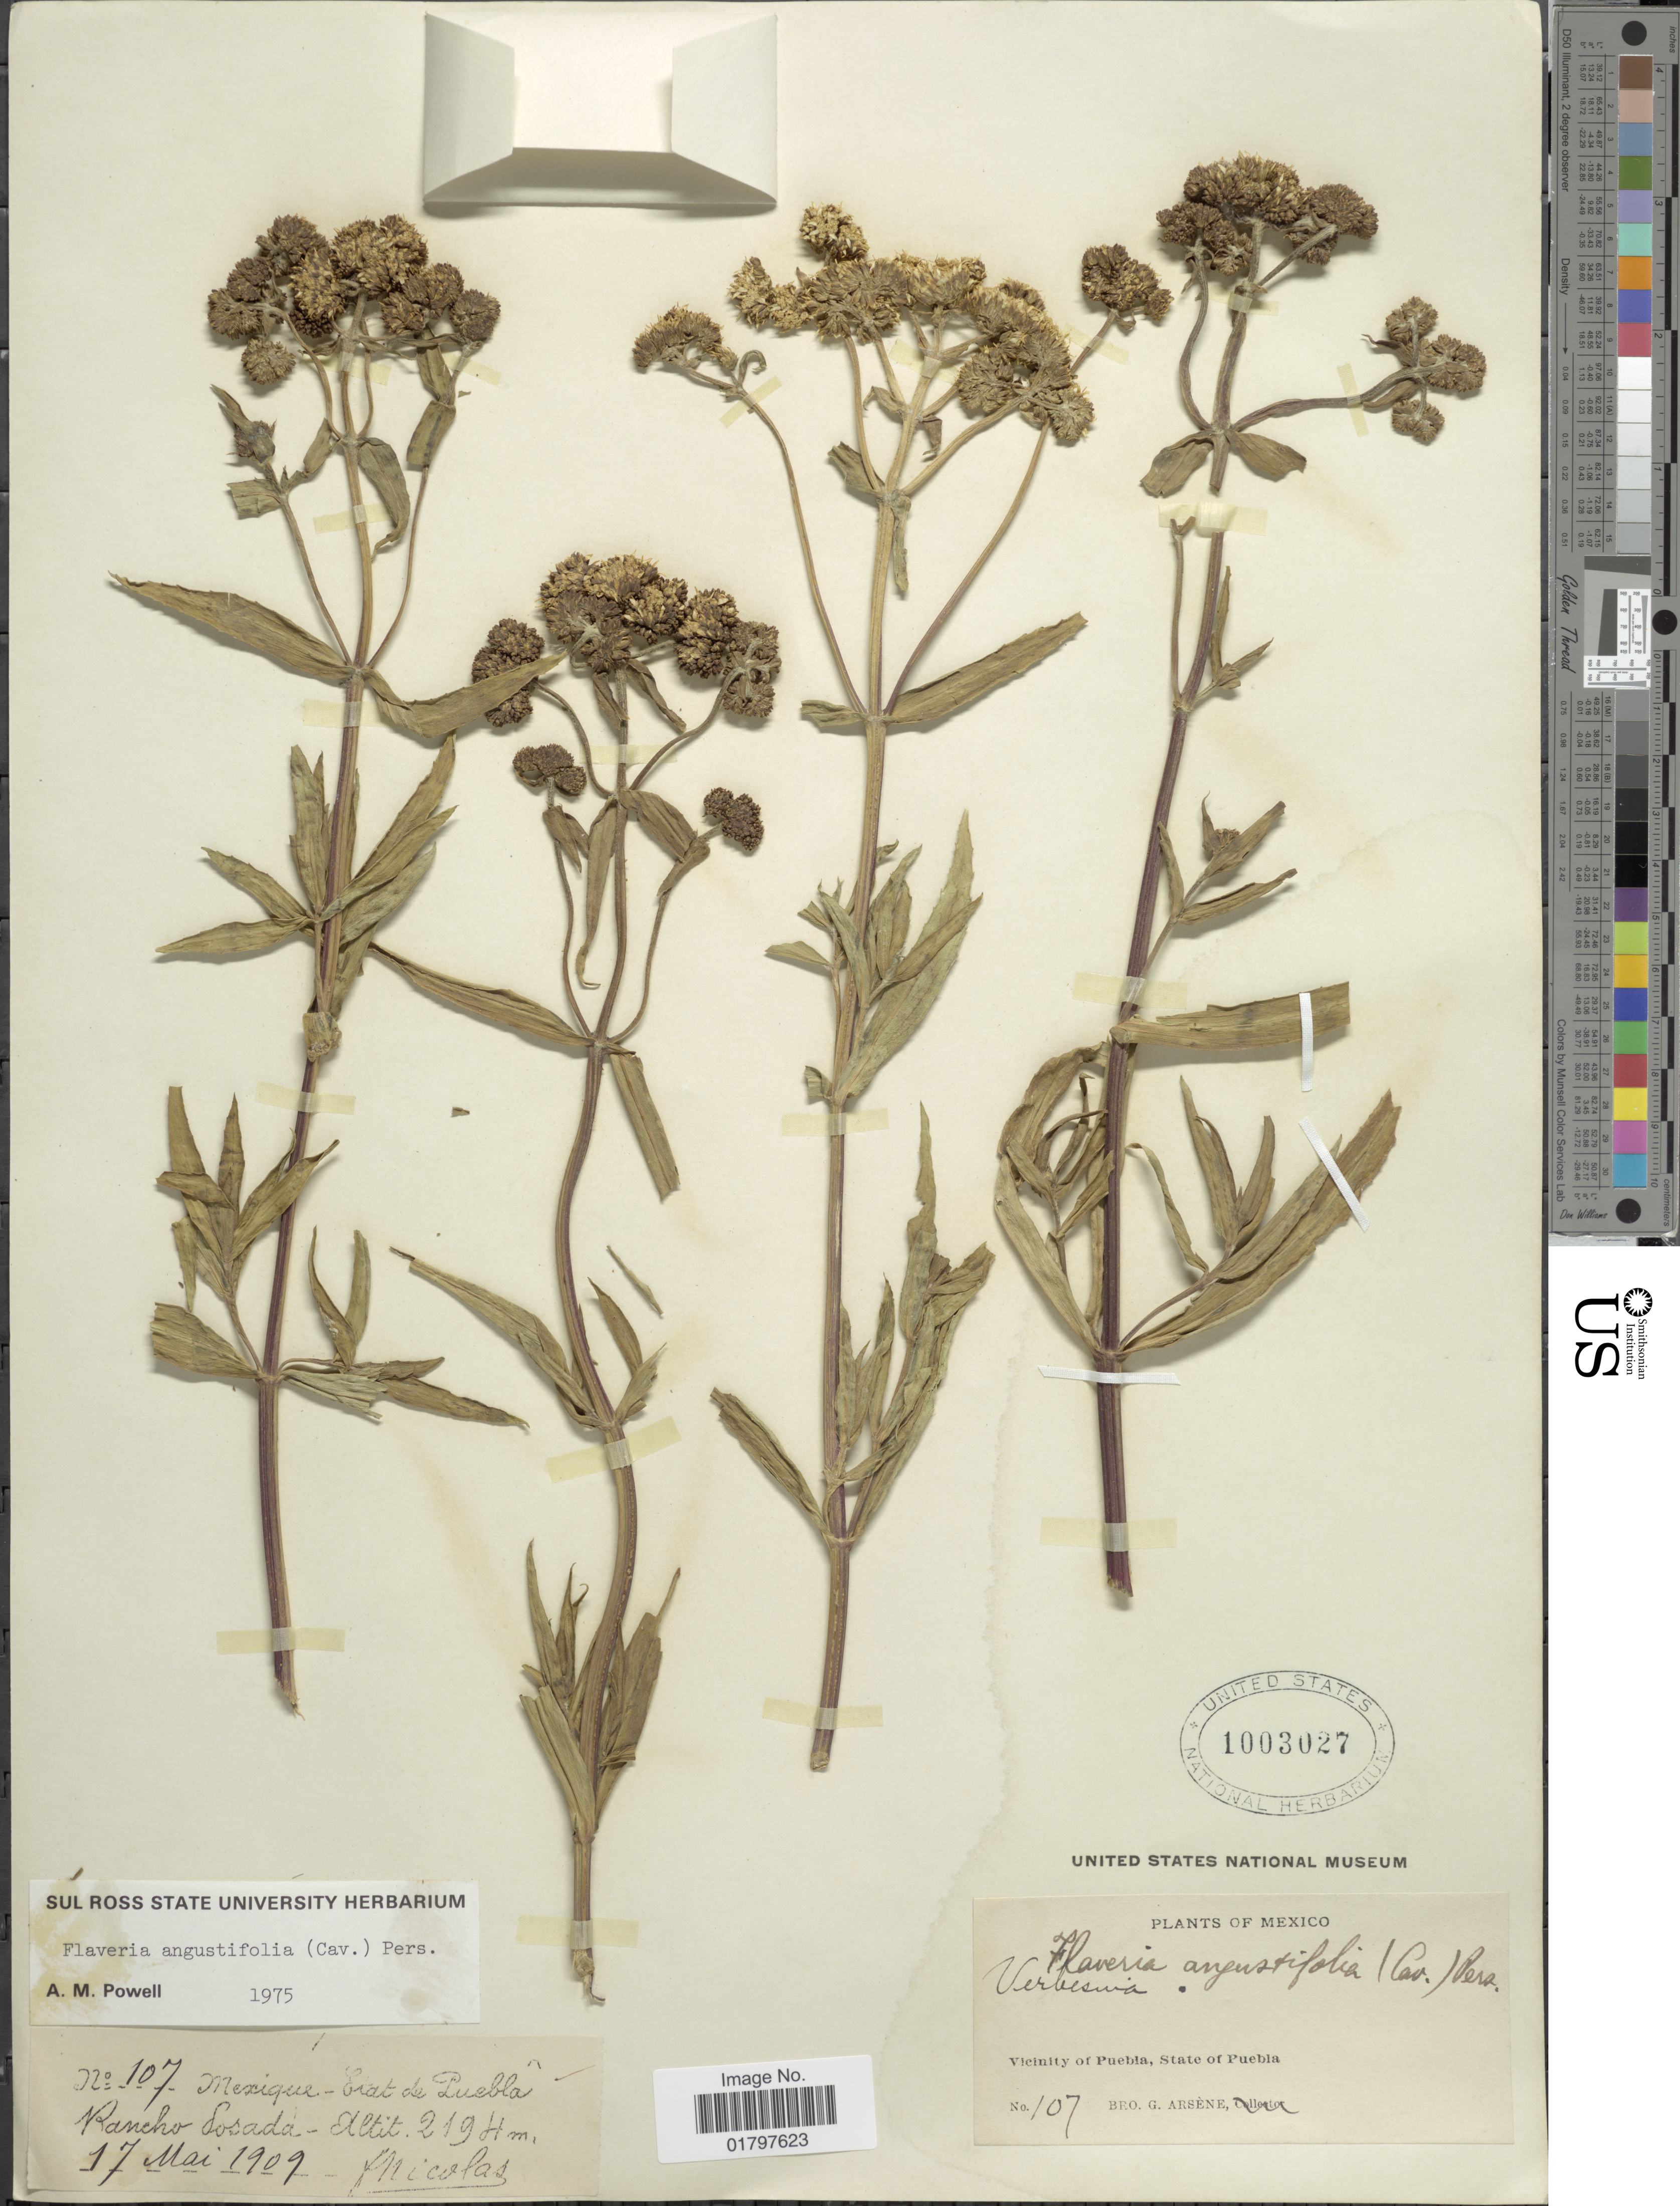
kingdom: Plantae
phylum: Tracheophyta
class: Magnoliopsida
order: Asterales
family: Asteraceae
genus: Flaveria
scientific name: Flaveria angustifolia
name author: Pers.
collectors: Bro. G. Arsène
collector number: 107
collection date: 1909-05-17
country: Mexico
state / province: Puebla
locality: Vicinity of Puebla, State of Puebla. Rancho Posada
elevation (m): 2194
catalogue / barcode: US 1003027